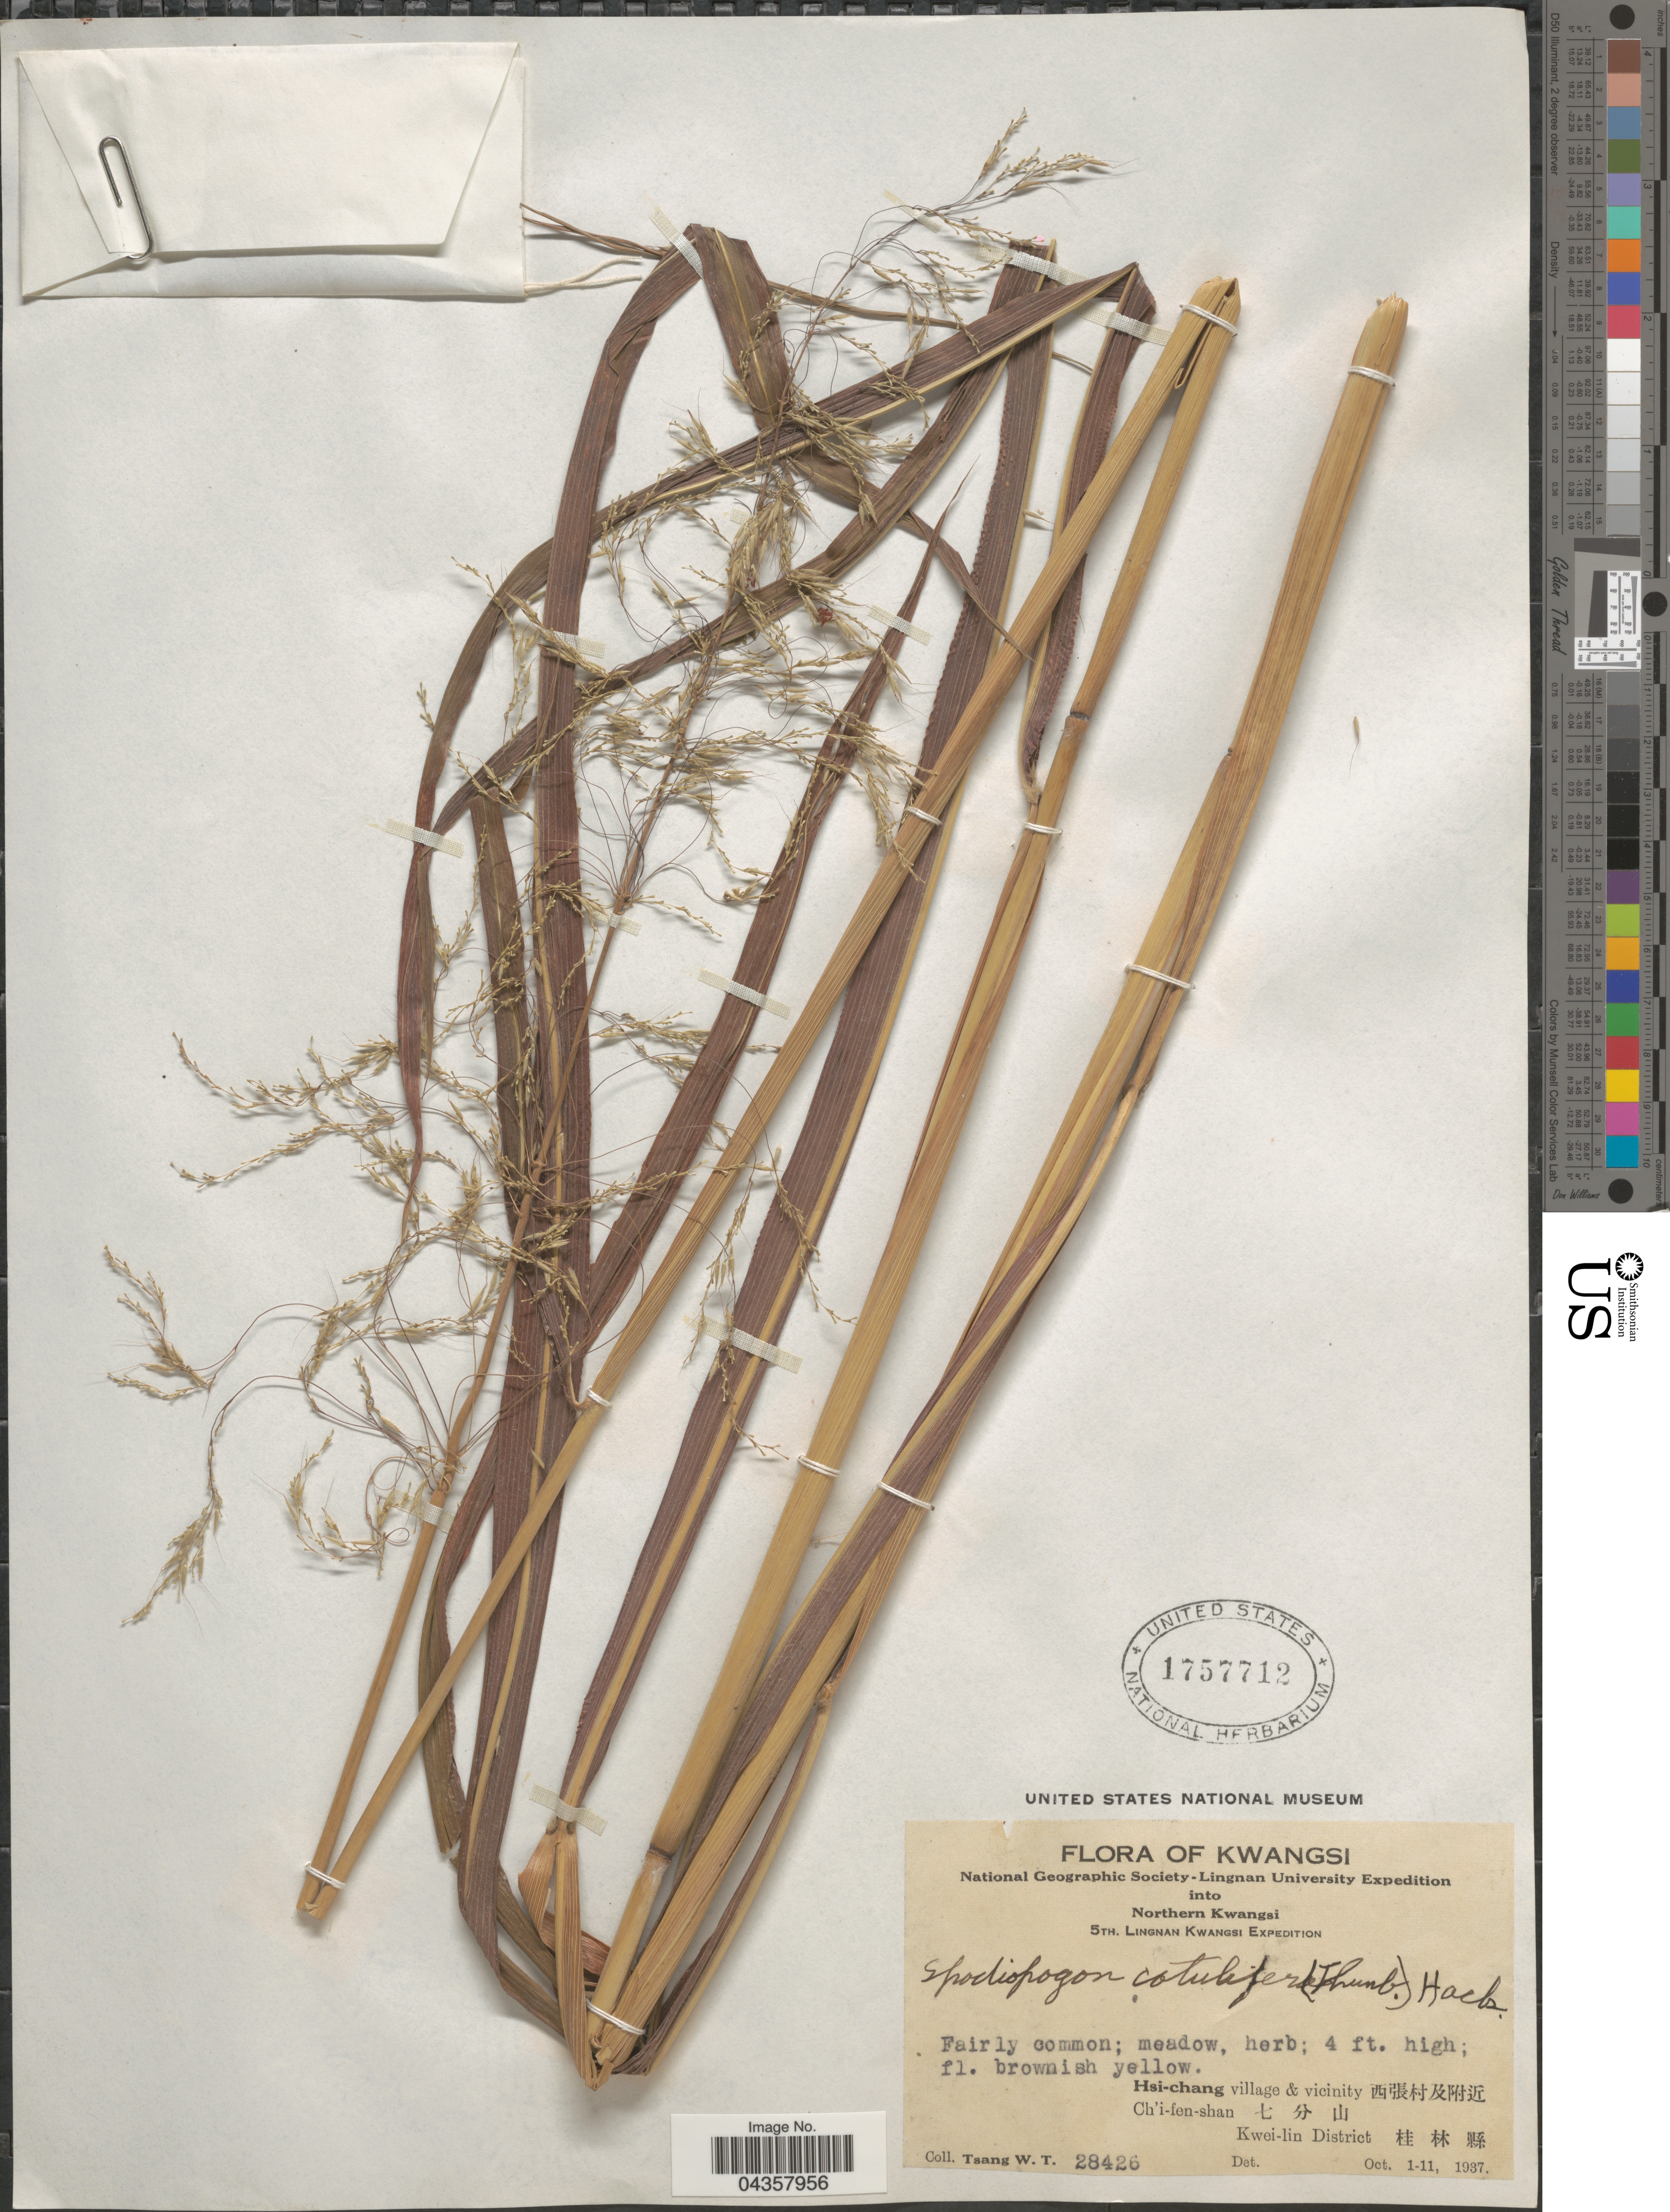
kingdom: Plantae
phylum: Tracheophyta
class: Liliopsida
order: Poales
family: Poaceae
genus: Spodiopogon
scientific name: Spodiopogon cotulifer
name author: (Thunb.) Hack.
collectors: W. T. Tsang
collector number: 28426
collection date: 1937-10-01/1937-10-11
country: China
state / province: Guangxi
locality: Kwangsi. National Geographic Society-Lingnan University Expedition into Northern Kwangsi. 5th. Lingnan Kwangsi Expedition. Hsi-chang village & vicinity X. Ch'i-fen-shan X. Kwei-lin District X.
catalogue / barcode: US 1757712